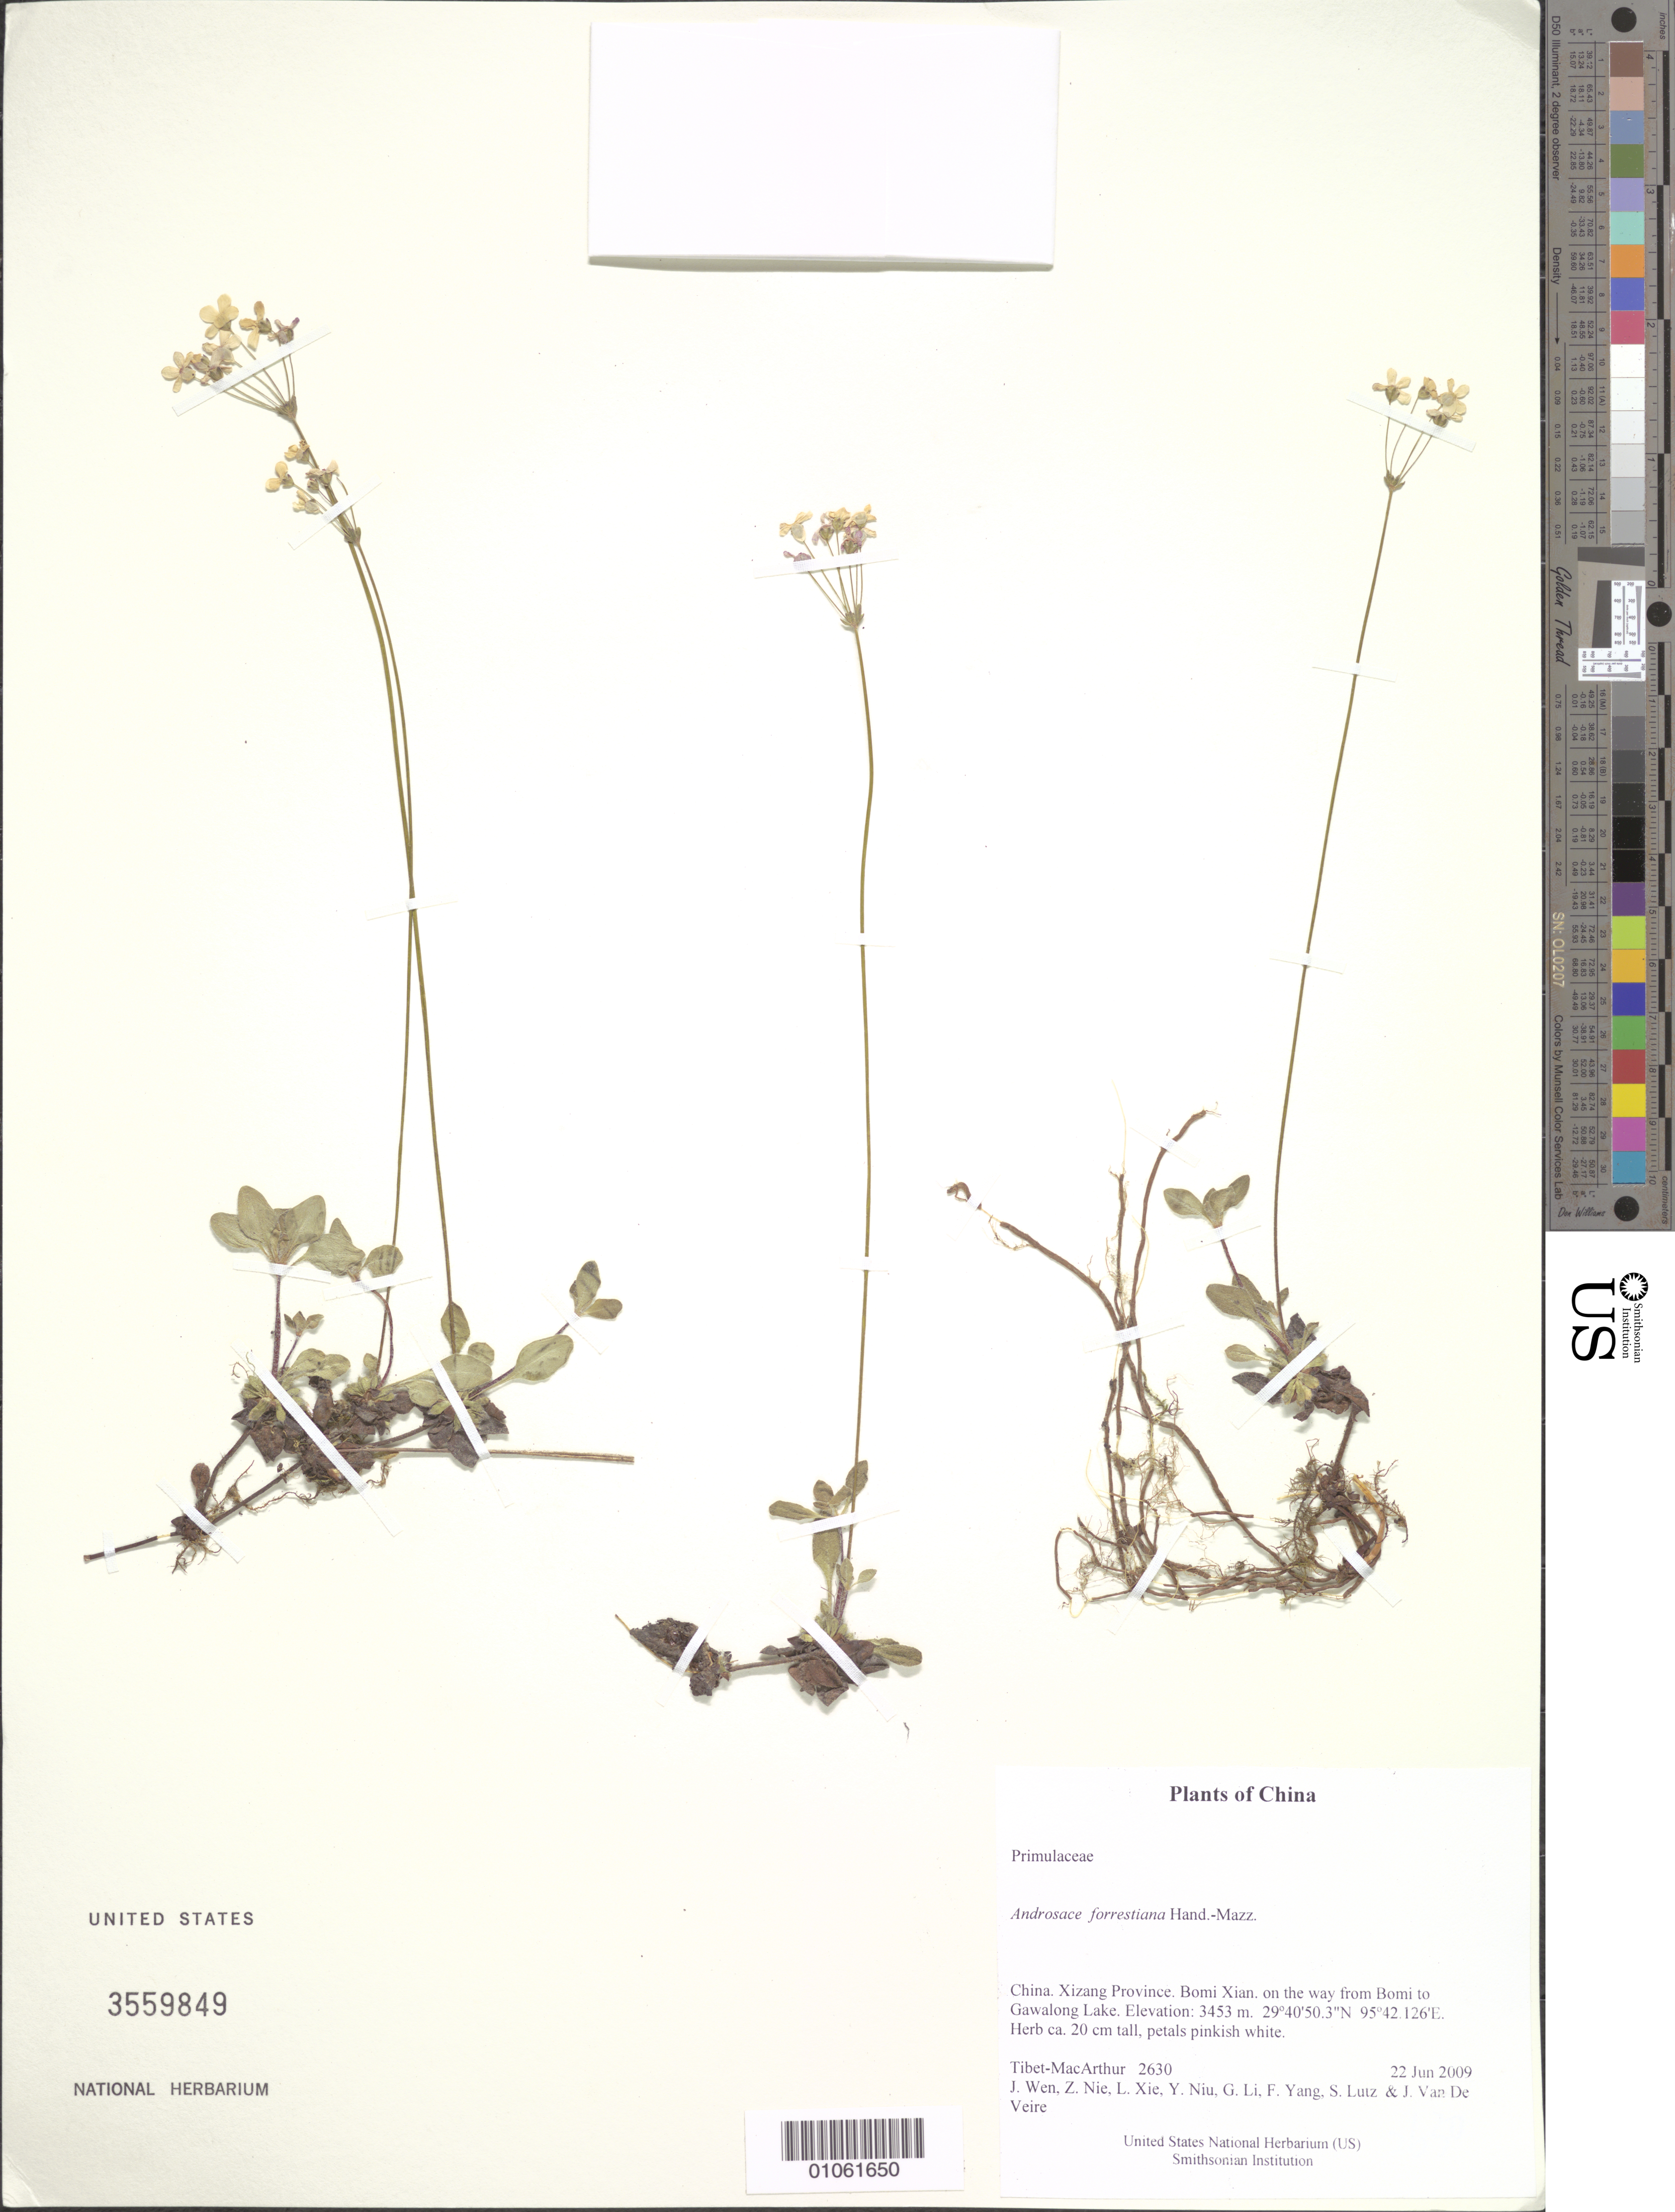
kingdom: Plantae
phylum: Tracheophyta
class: Magnoliopsida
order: Ericales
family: Primulaceae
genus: Androsace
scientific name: Androsace forrestiana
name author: Hand.-Mazz.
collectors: Tibet-MacArthur, J. Wen, Z. Nie, L. Xie, Y. Niu, G. Li, F. Yang, S. Lutz & J. Van De Veire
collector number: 2630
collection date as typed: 22 Jun 2009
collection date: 2009-06-22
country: China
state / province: Xizang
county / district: Bomi Xian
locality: on the way from Bomi to Gawalong Lake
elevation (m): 3453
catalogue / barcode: US 3559849